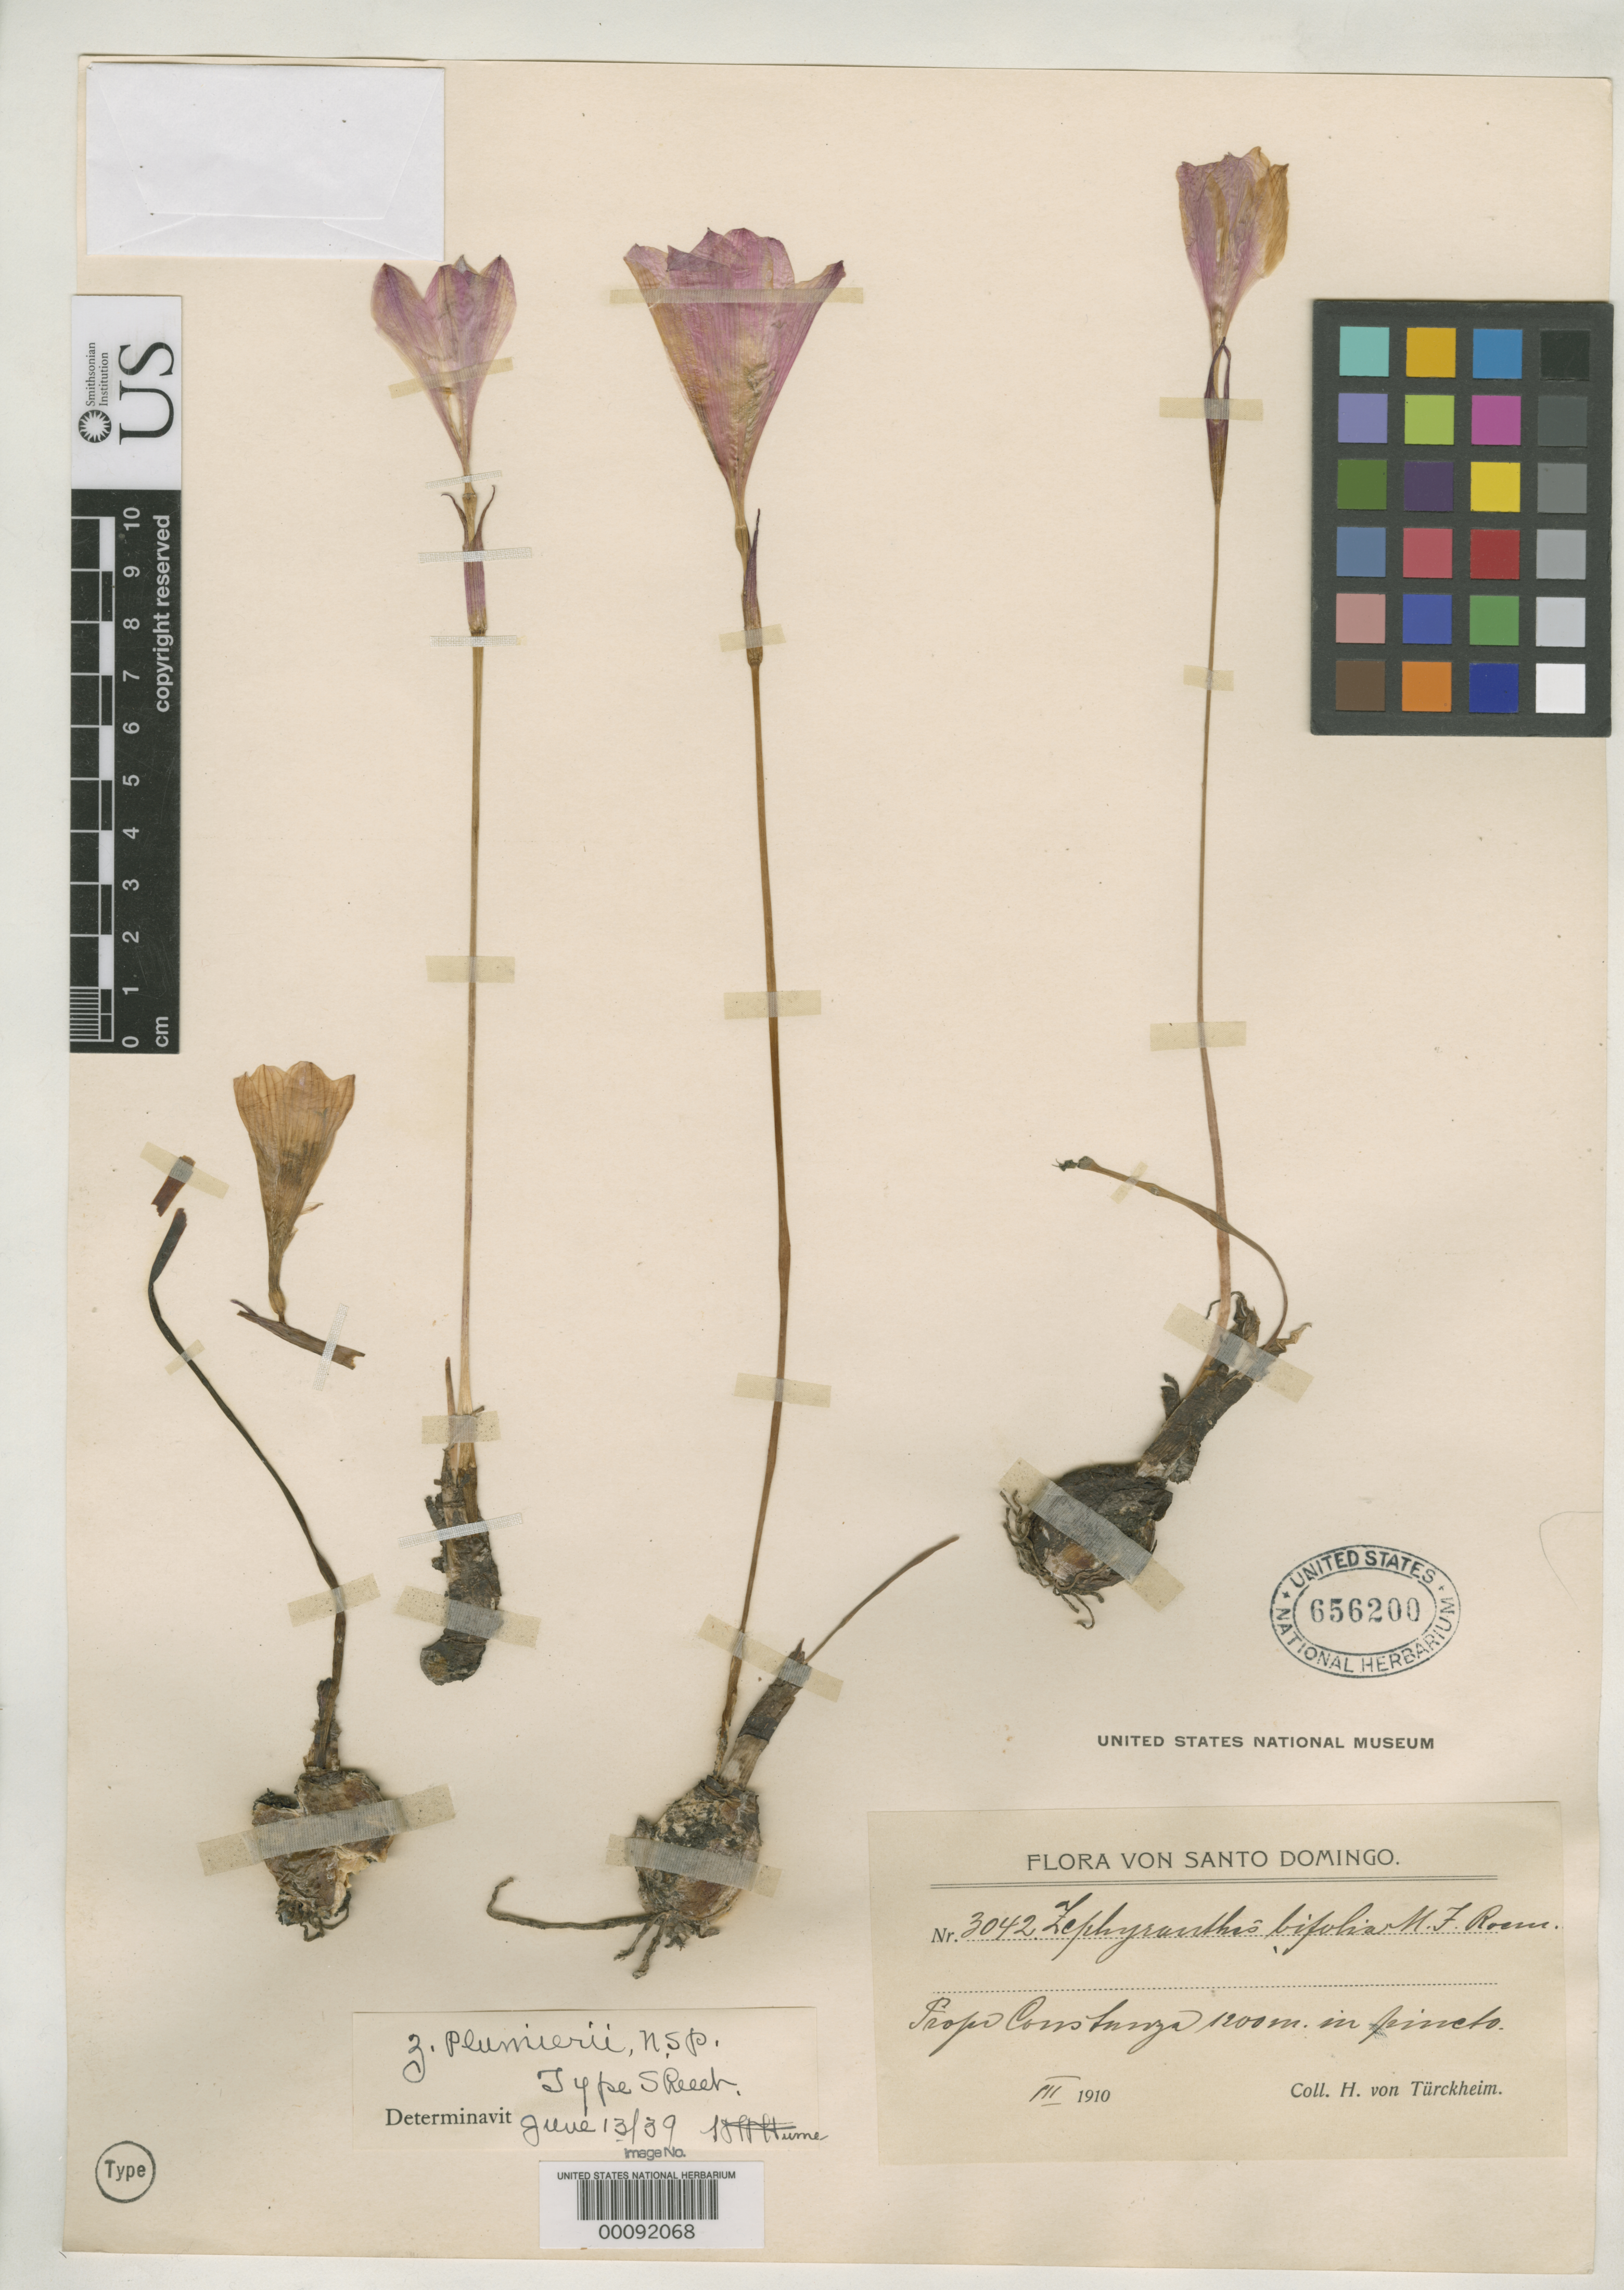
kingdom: Plantae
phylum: Tracheophyta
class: Liliopsida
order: Asparagales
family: Amaryllidaceae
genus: Zephyranthes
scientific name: Zephyranthes plumieri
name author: H.H. Hume ex Moldenke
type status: Holotype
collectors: H. von Türckheim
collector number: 3042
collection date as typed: Mar 1910 or -- Jul 1910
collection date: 1910-03 or 1910-07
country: Dominican Republic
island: Hispaniola Island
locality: Near Constanza.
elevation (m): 1200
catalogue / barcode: US 656200